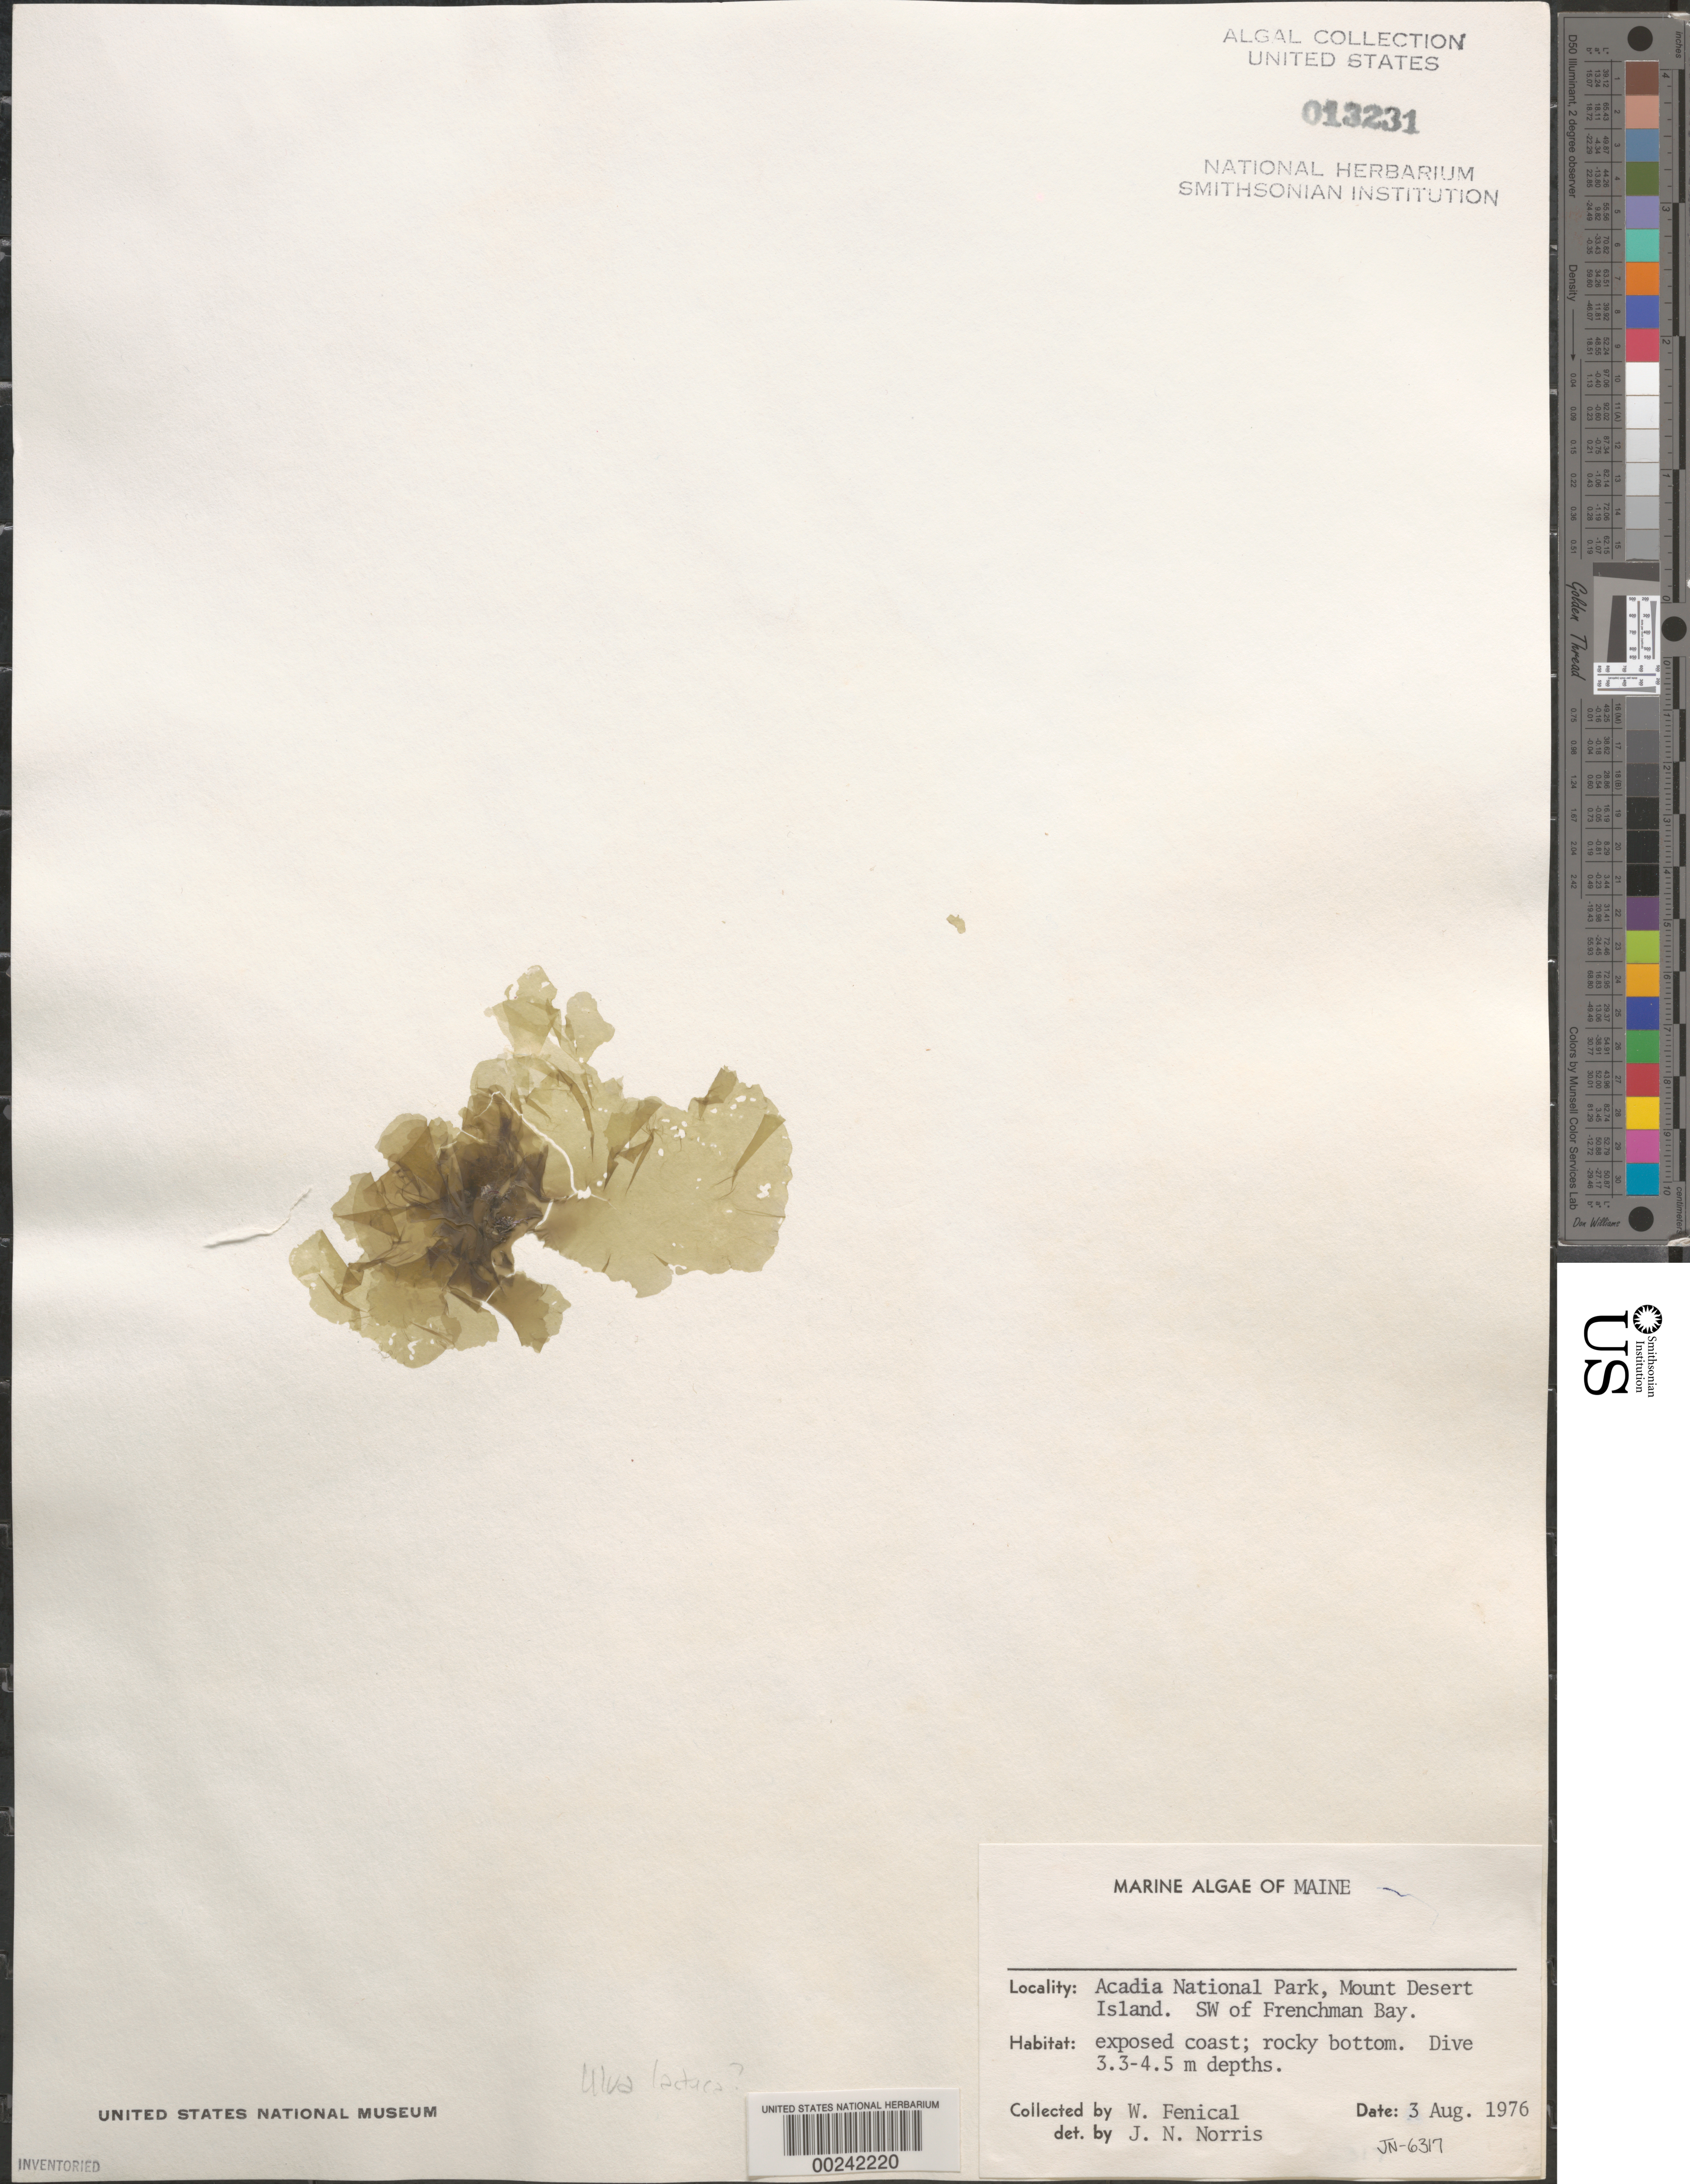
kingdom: Plantae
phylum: Chlorophyta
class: Ulvophyceae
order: Ulvales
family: Ulvaceae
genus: Ulva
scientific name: Ulva lactuca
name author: L.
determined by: Norris, James N.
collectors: W. Fenical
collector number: Jn-6317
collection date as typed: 03 Aug 1976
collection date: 1976-08-03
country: United States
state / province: Maine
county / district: Hancock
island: Mount Desert Island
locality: Acadia National Park, southwest of Frenchman Bay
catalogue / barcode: US 13231